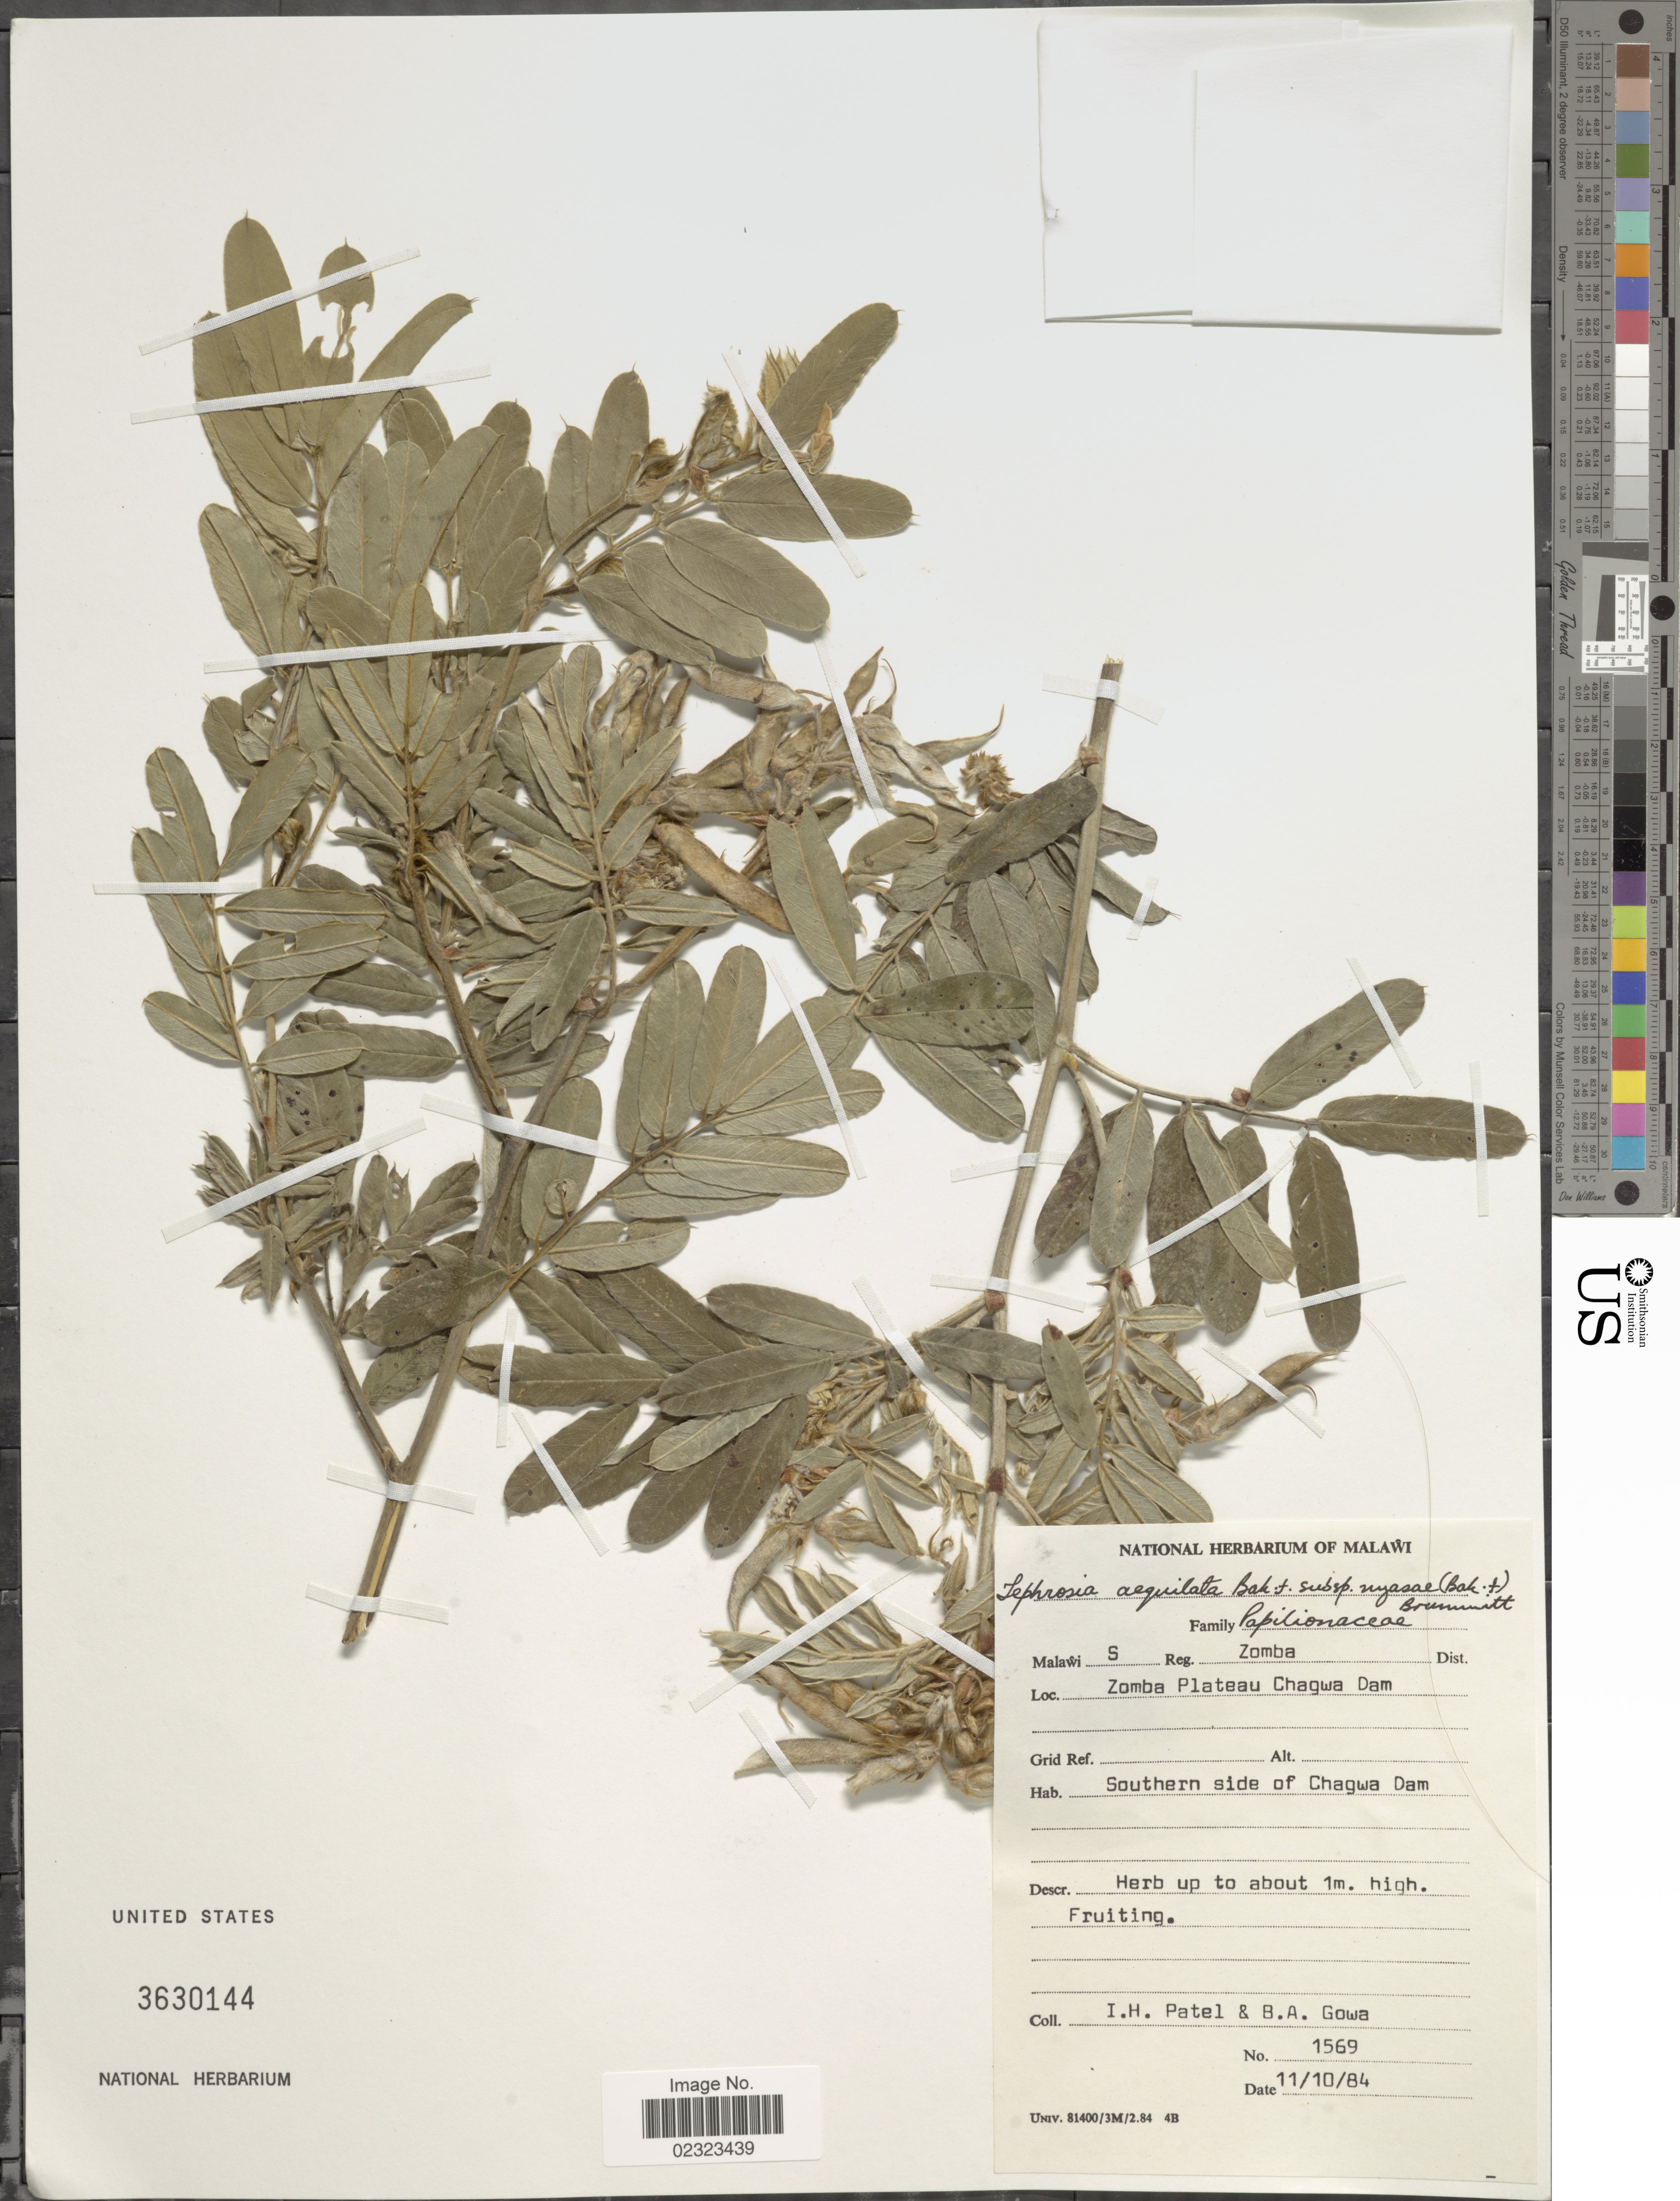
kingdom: Plantae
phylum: Tracheophyta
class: Magnoliopsida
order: Fabales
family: Fabaceae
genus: Tephrosia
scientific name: Tephrosia aequilata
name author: Baker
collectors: I. Patel & B. Gowa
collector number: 1569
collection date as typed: Transcribed d/m/y: 11/10/84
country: Malawi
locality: S. Reg. Zomba Dist., Zomba Plateau Chagwa Dam, southern side of Chagwa Dam.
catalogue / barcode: US 3630144